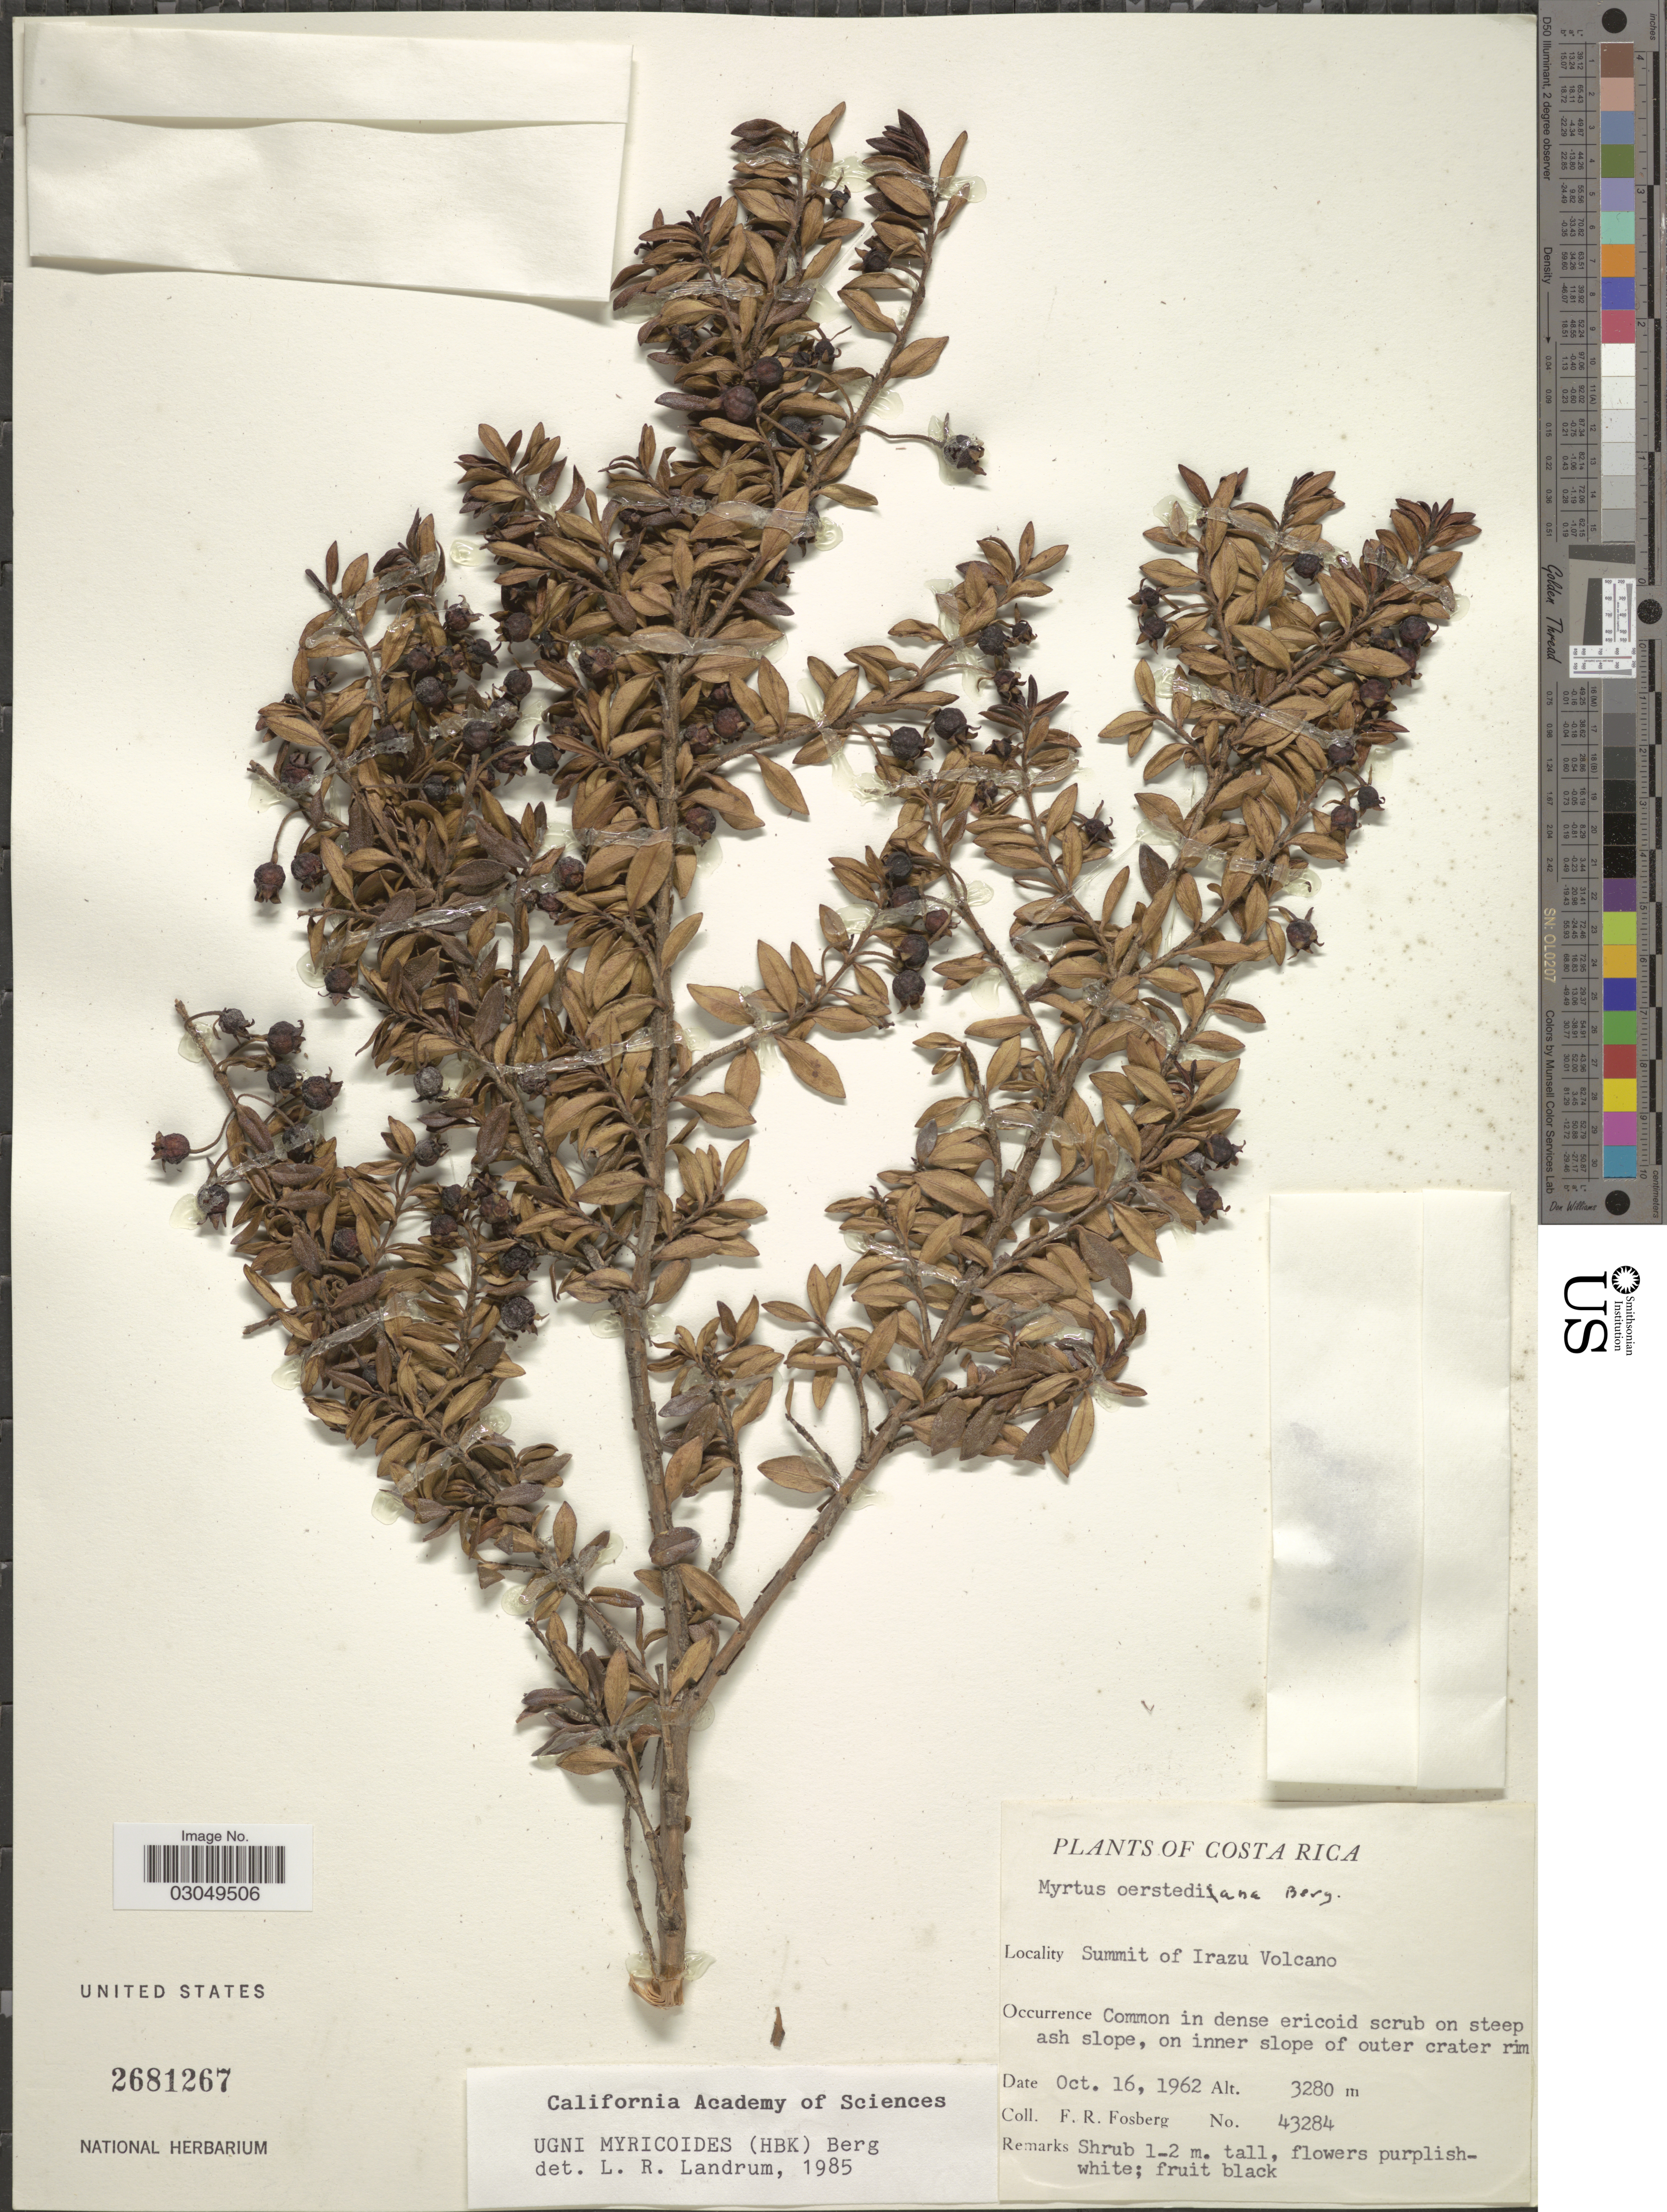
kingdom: Plantae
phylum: Tracheophyta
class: Magnoliopsida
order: Myrtales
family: Myrtaceae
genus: Ugni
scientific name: Ugni myricoides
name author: (Kunth) O. Berg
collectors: F. R. Fosberg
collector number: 43284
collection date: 1962-10-16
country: Costa Rica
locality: Summit of Irazu Volcano.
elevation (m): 3280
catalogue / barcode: US 2681267